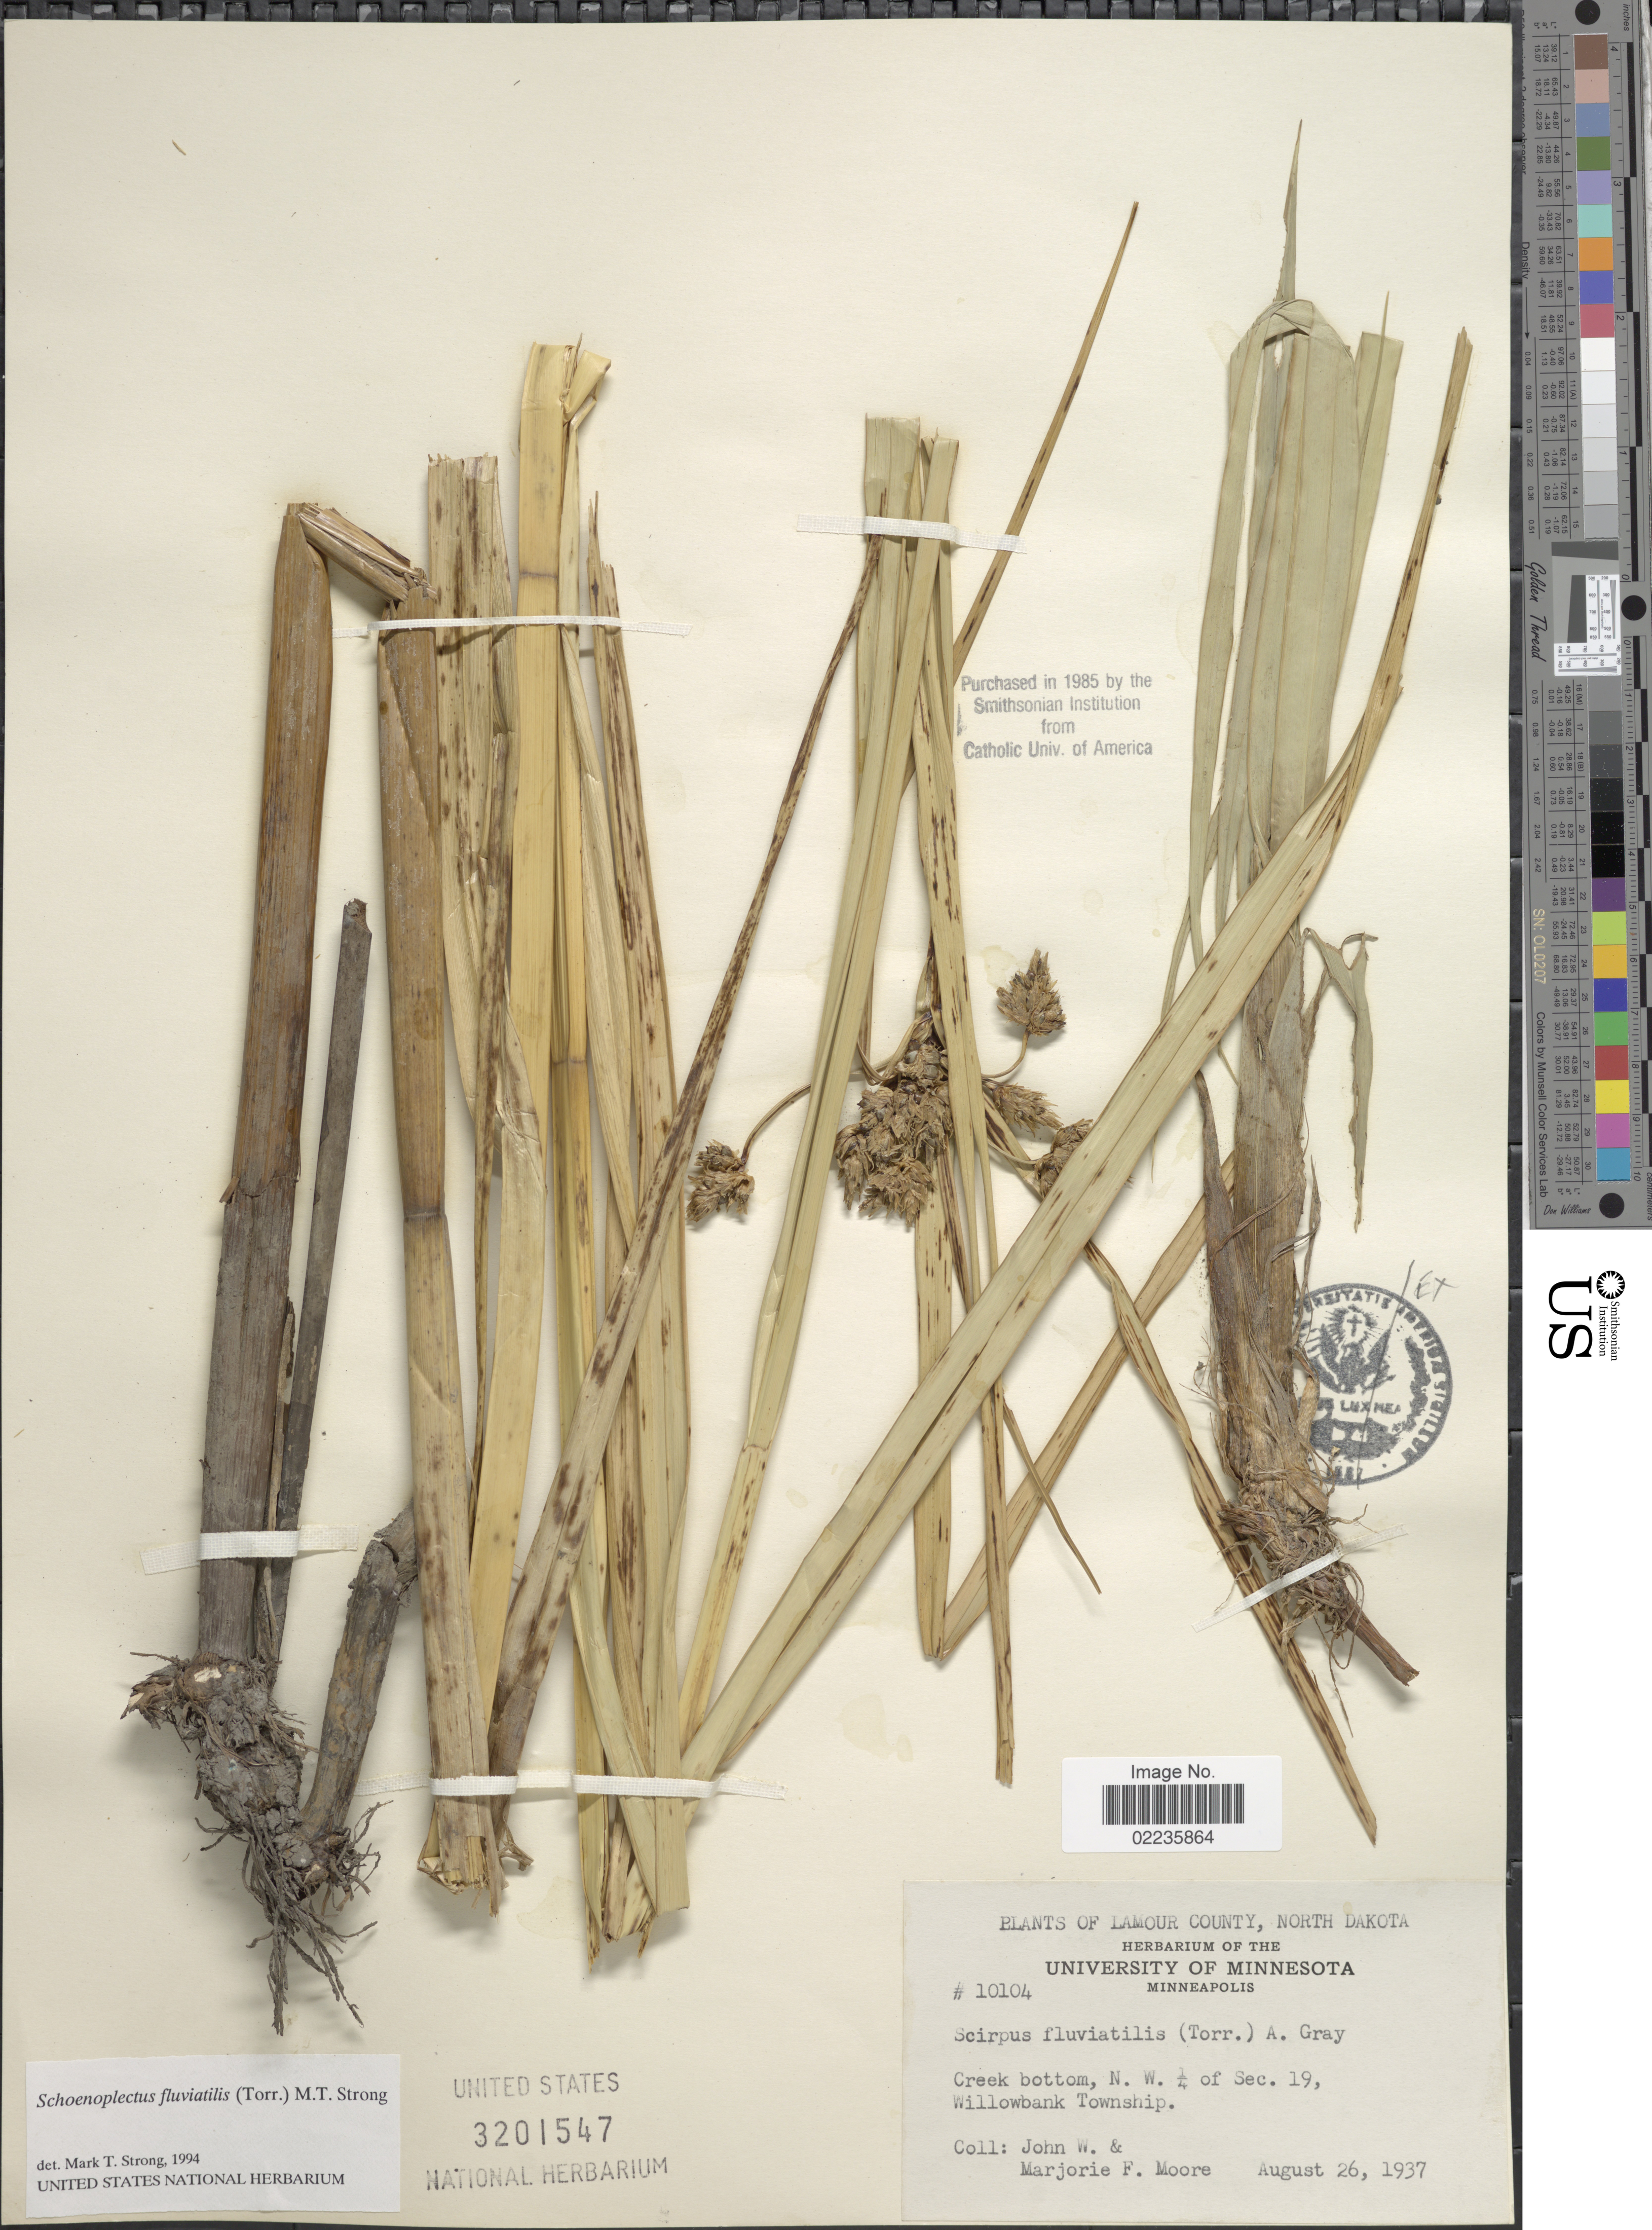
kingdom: Plantae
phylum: Tracheophyta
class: Liliopsida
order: Poales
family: Cyperaceae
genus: Bolboschoenus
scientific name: Bolboschoenus fluviatilis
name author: (Torr.) Soják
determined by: Strong, M. T., (US), Smithsonian Institution - National Museum of Natural History (UNITED STATES)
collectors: J. Moore & M. F. Moore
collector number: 10104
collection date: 1937-08-26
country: United States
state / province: North Dakota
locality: Lamour County. Creek bottom, N. W. 1/4 of Sec. 19, Willowbank Township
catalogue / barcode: US 3201547